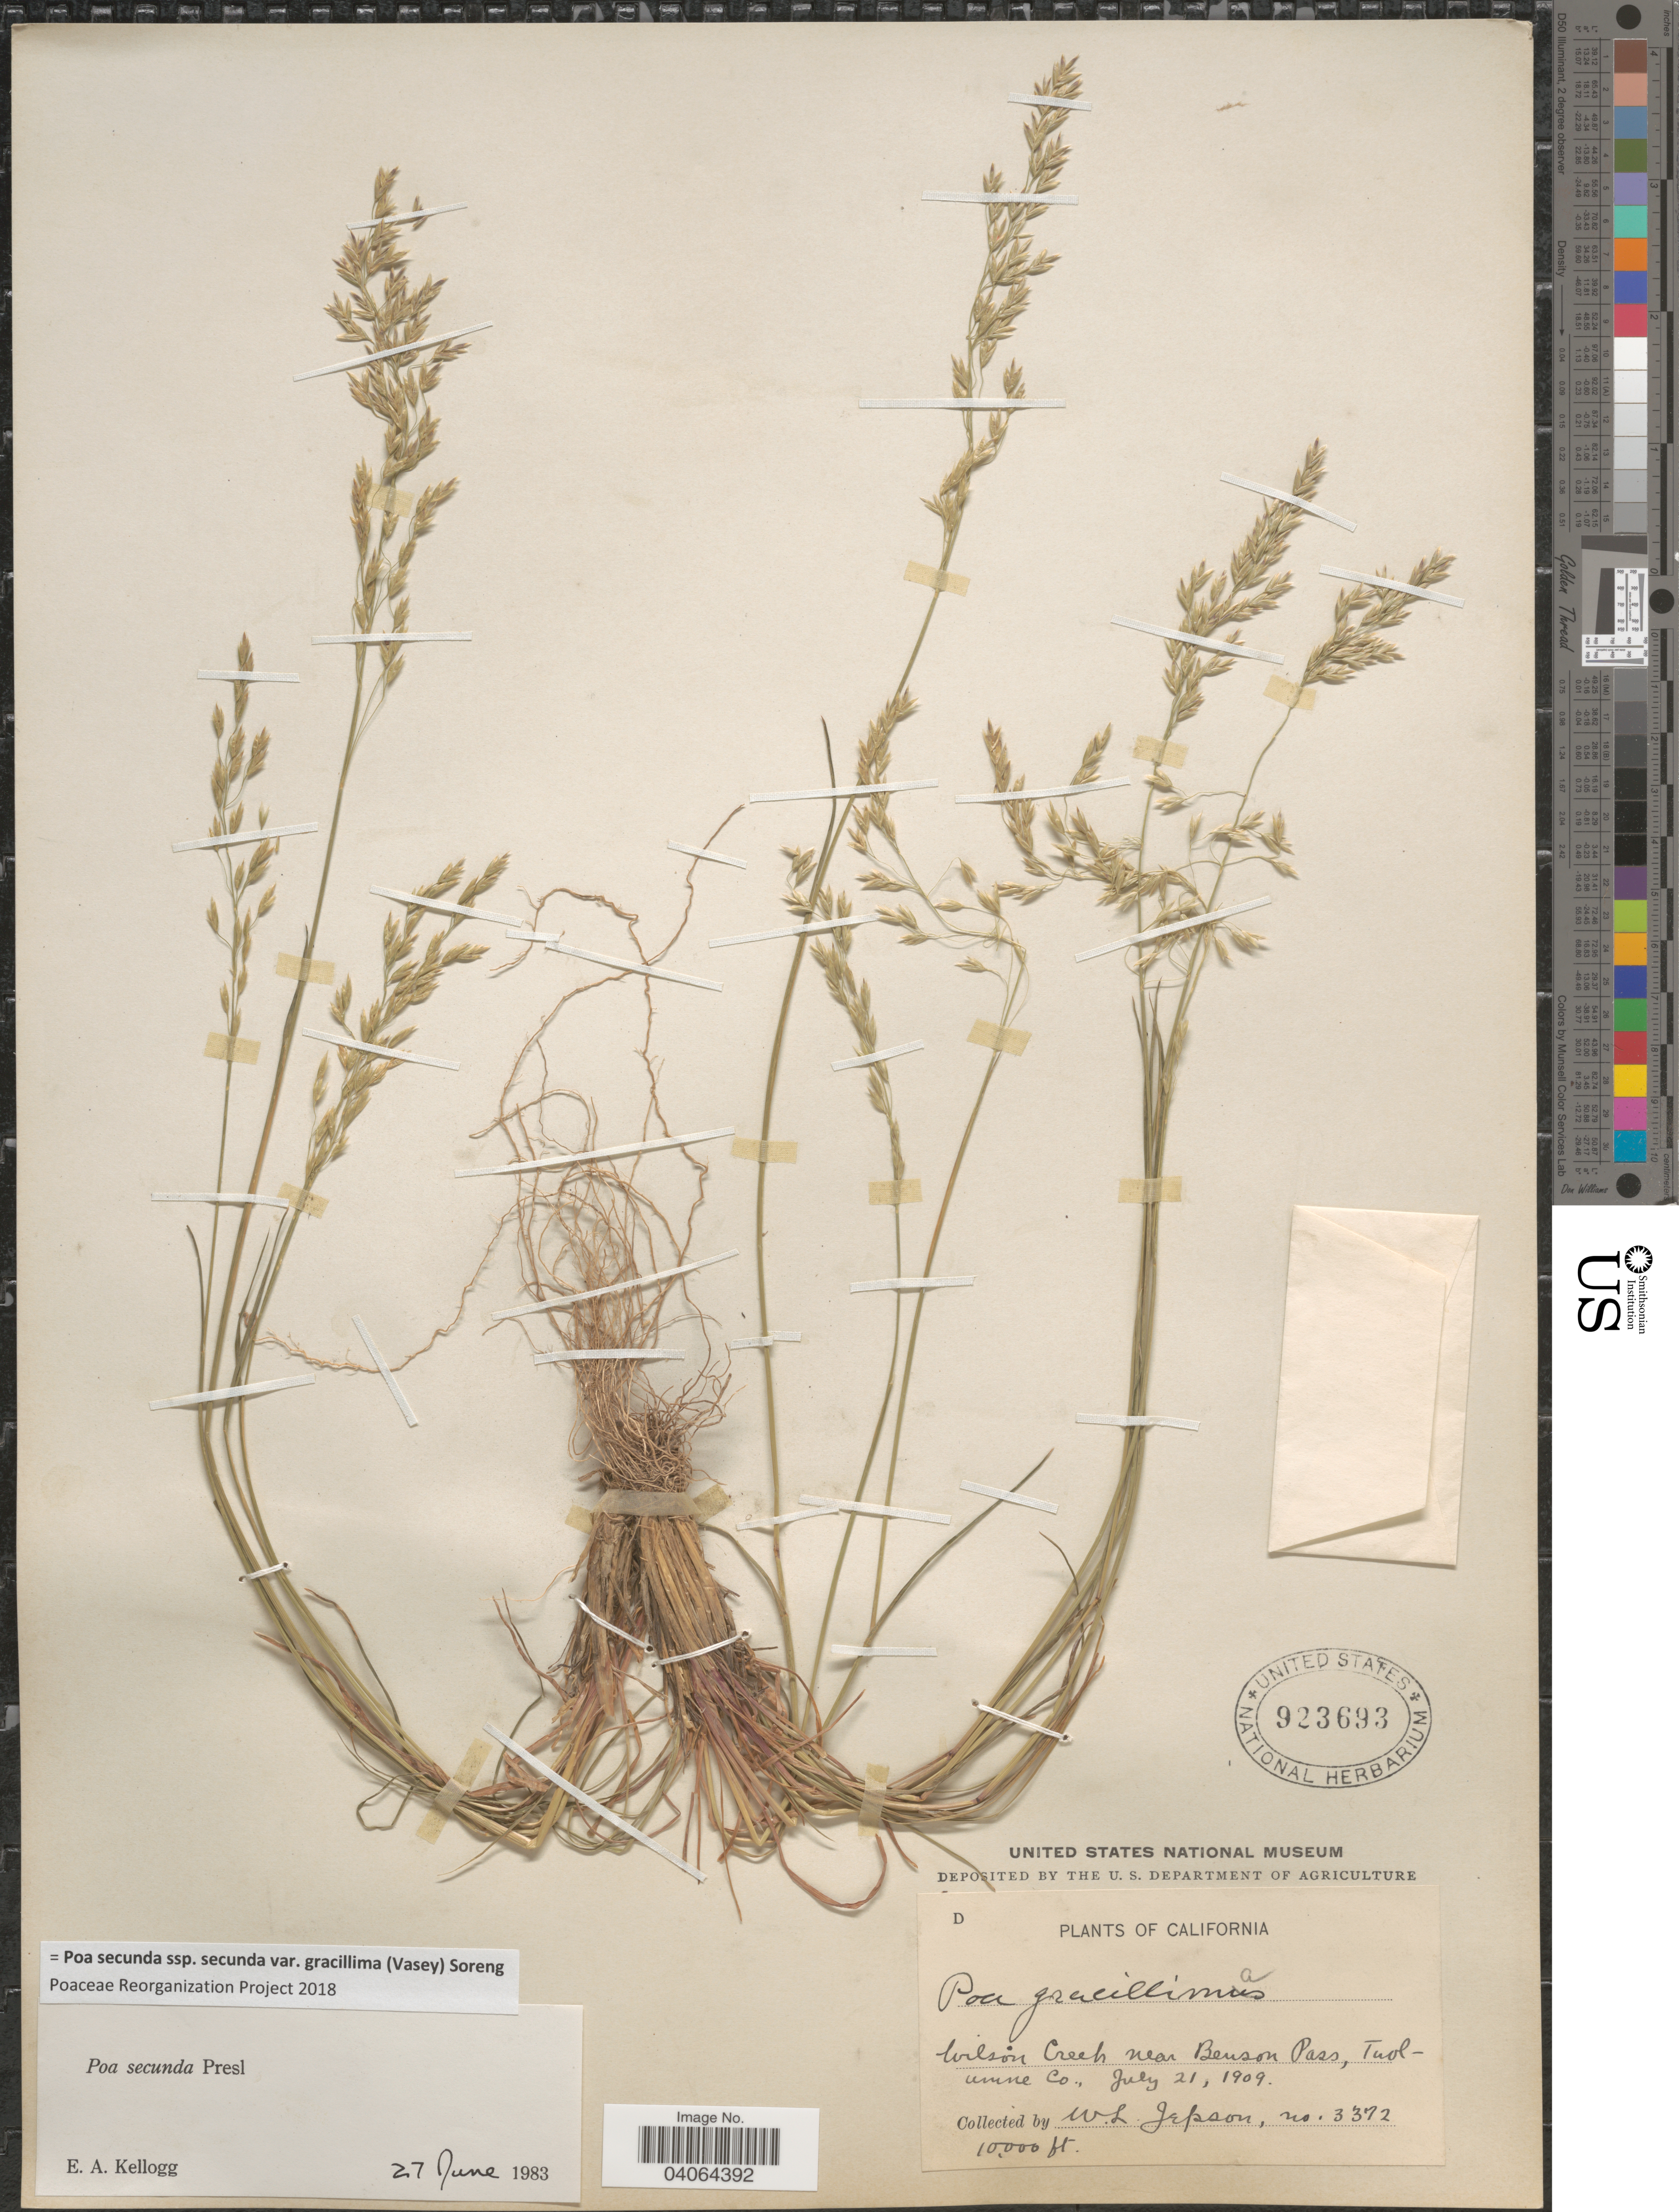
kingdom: Plantae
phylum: Tracheophyta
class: Liliopsida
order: Poales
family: Poaceae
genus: Poa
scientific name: Poa secunda subsp. secunda var. gracillima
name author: (Vasey) Soreng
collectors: W. L. Jepson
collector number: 3372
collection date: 1909-07-21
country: United States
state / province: California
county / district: Tuolumne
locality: Wilson Creek near Benson Pass, Tuolumne Co.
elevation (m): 3048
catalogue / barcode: US 923693